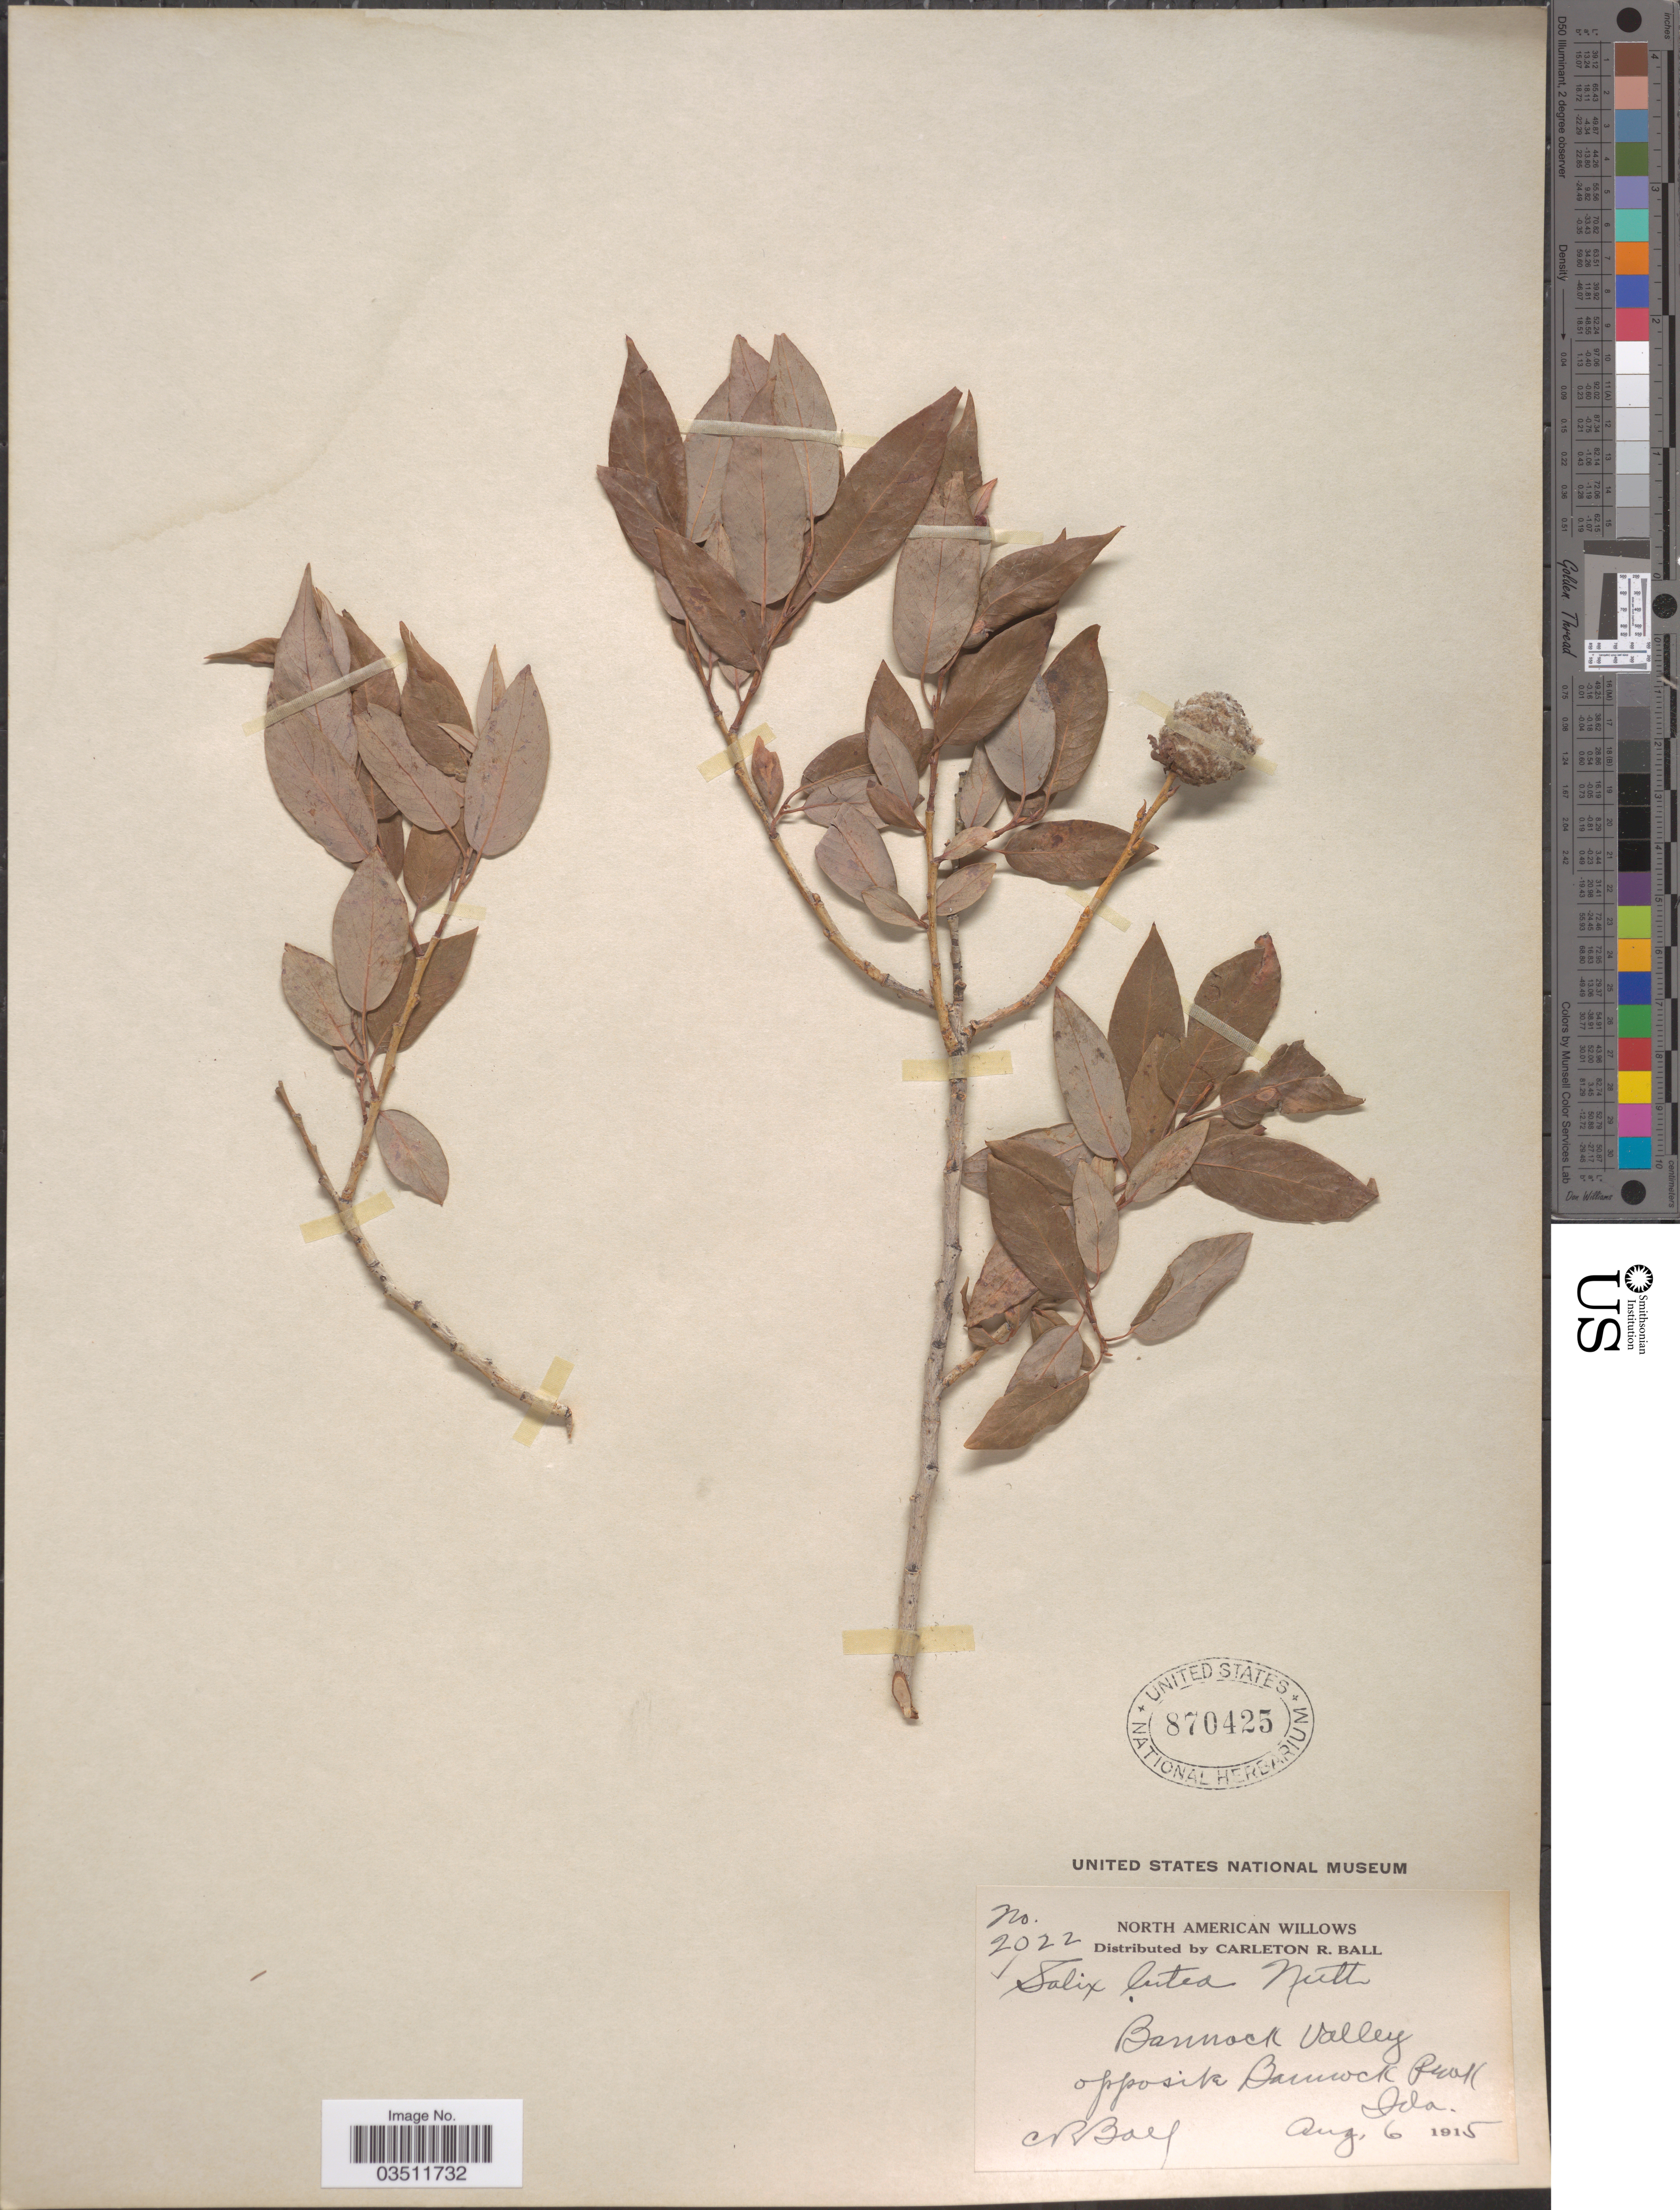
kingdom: Plantae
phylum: Tracheophyta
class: Magnoliopsida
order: Malpighiales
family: Salicaceae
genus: Salix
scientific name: Salix lutea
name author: Nutt.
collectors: C. R. Ball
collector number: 2022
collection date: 1915-08-06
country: United States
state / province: Idaho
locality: Bannock Valley opposite Bannock Peak.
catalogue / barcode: US 870425